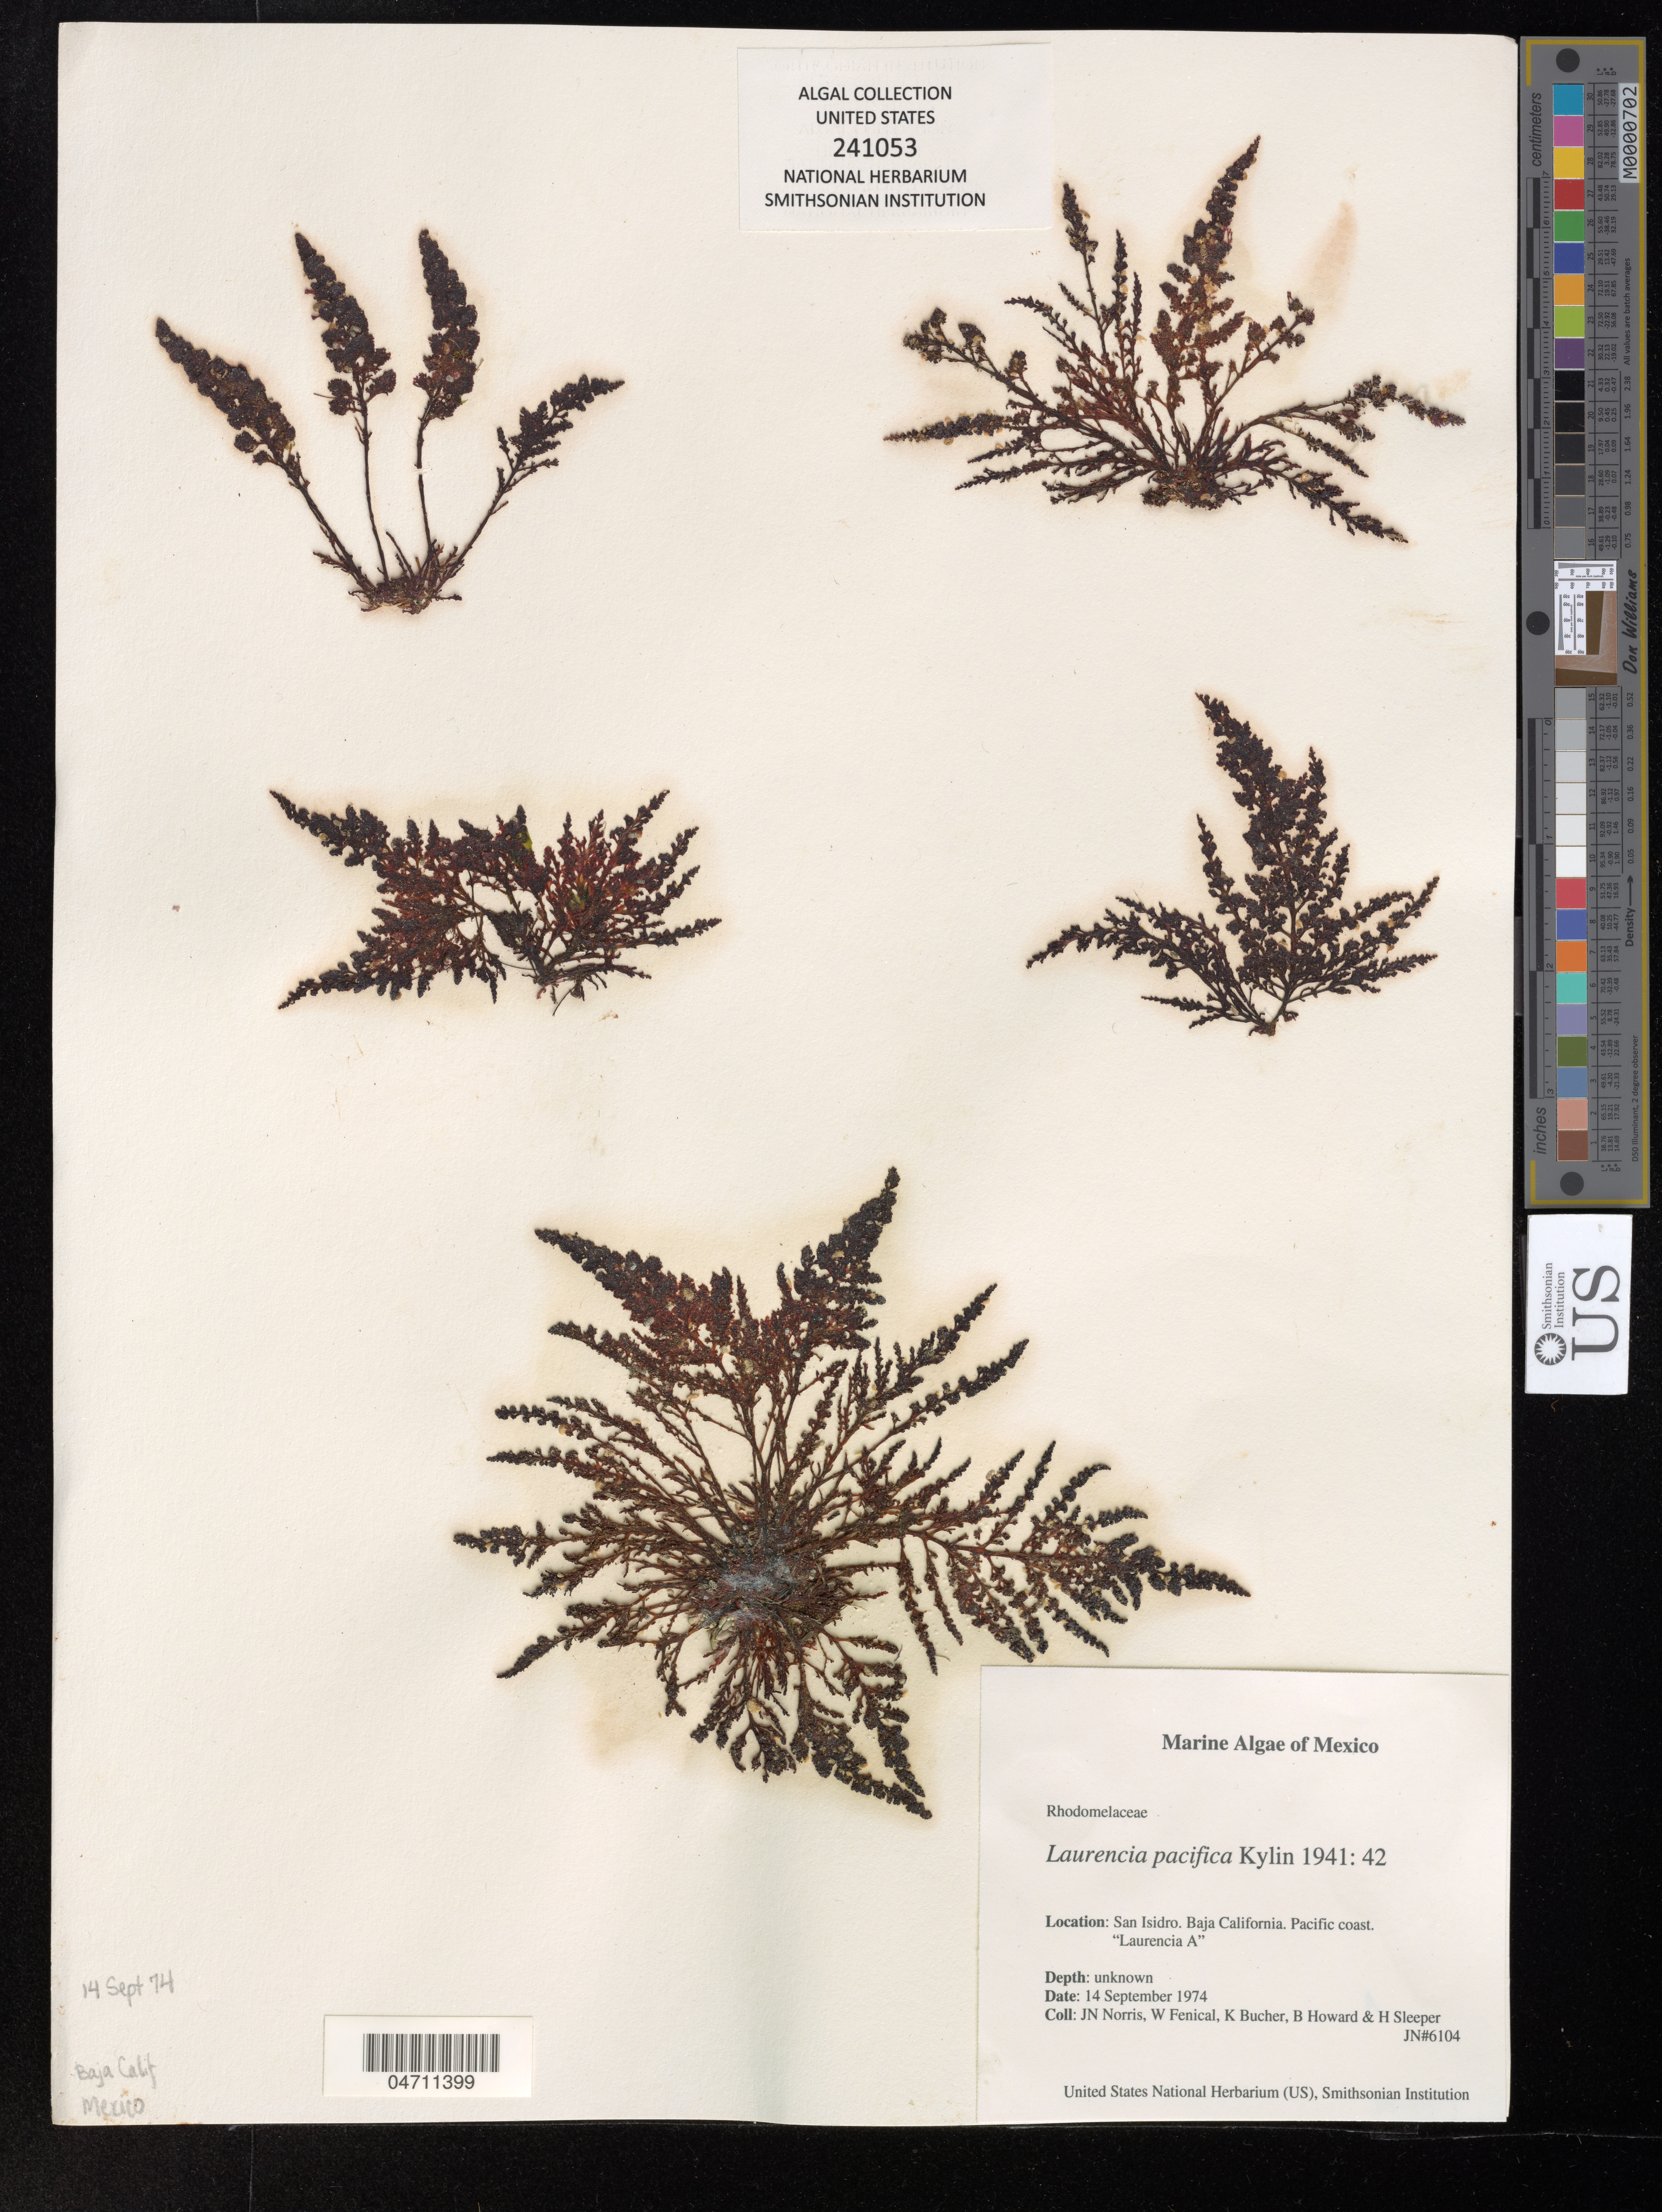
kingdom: Plantae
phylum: Rhodophyta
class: Florideophyceae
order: Ceramiales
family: Rhodomelaceae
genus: Laurencia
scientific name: Laurencia pacifica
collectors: J. Norris, W. Fenical, K. E. Bucher & B. Howard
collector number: JN#6104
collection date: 1974-09-14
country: Mexico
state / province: México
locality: San Isidro, Baja California.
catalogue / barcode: US 241053